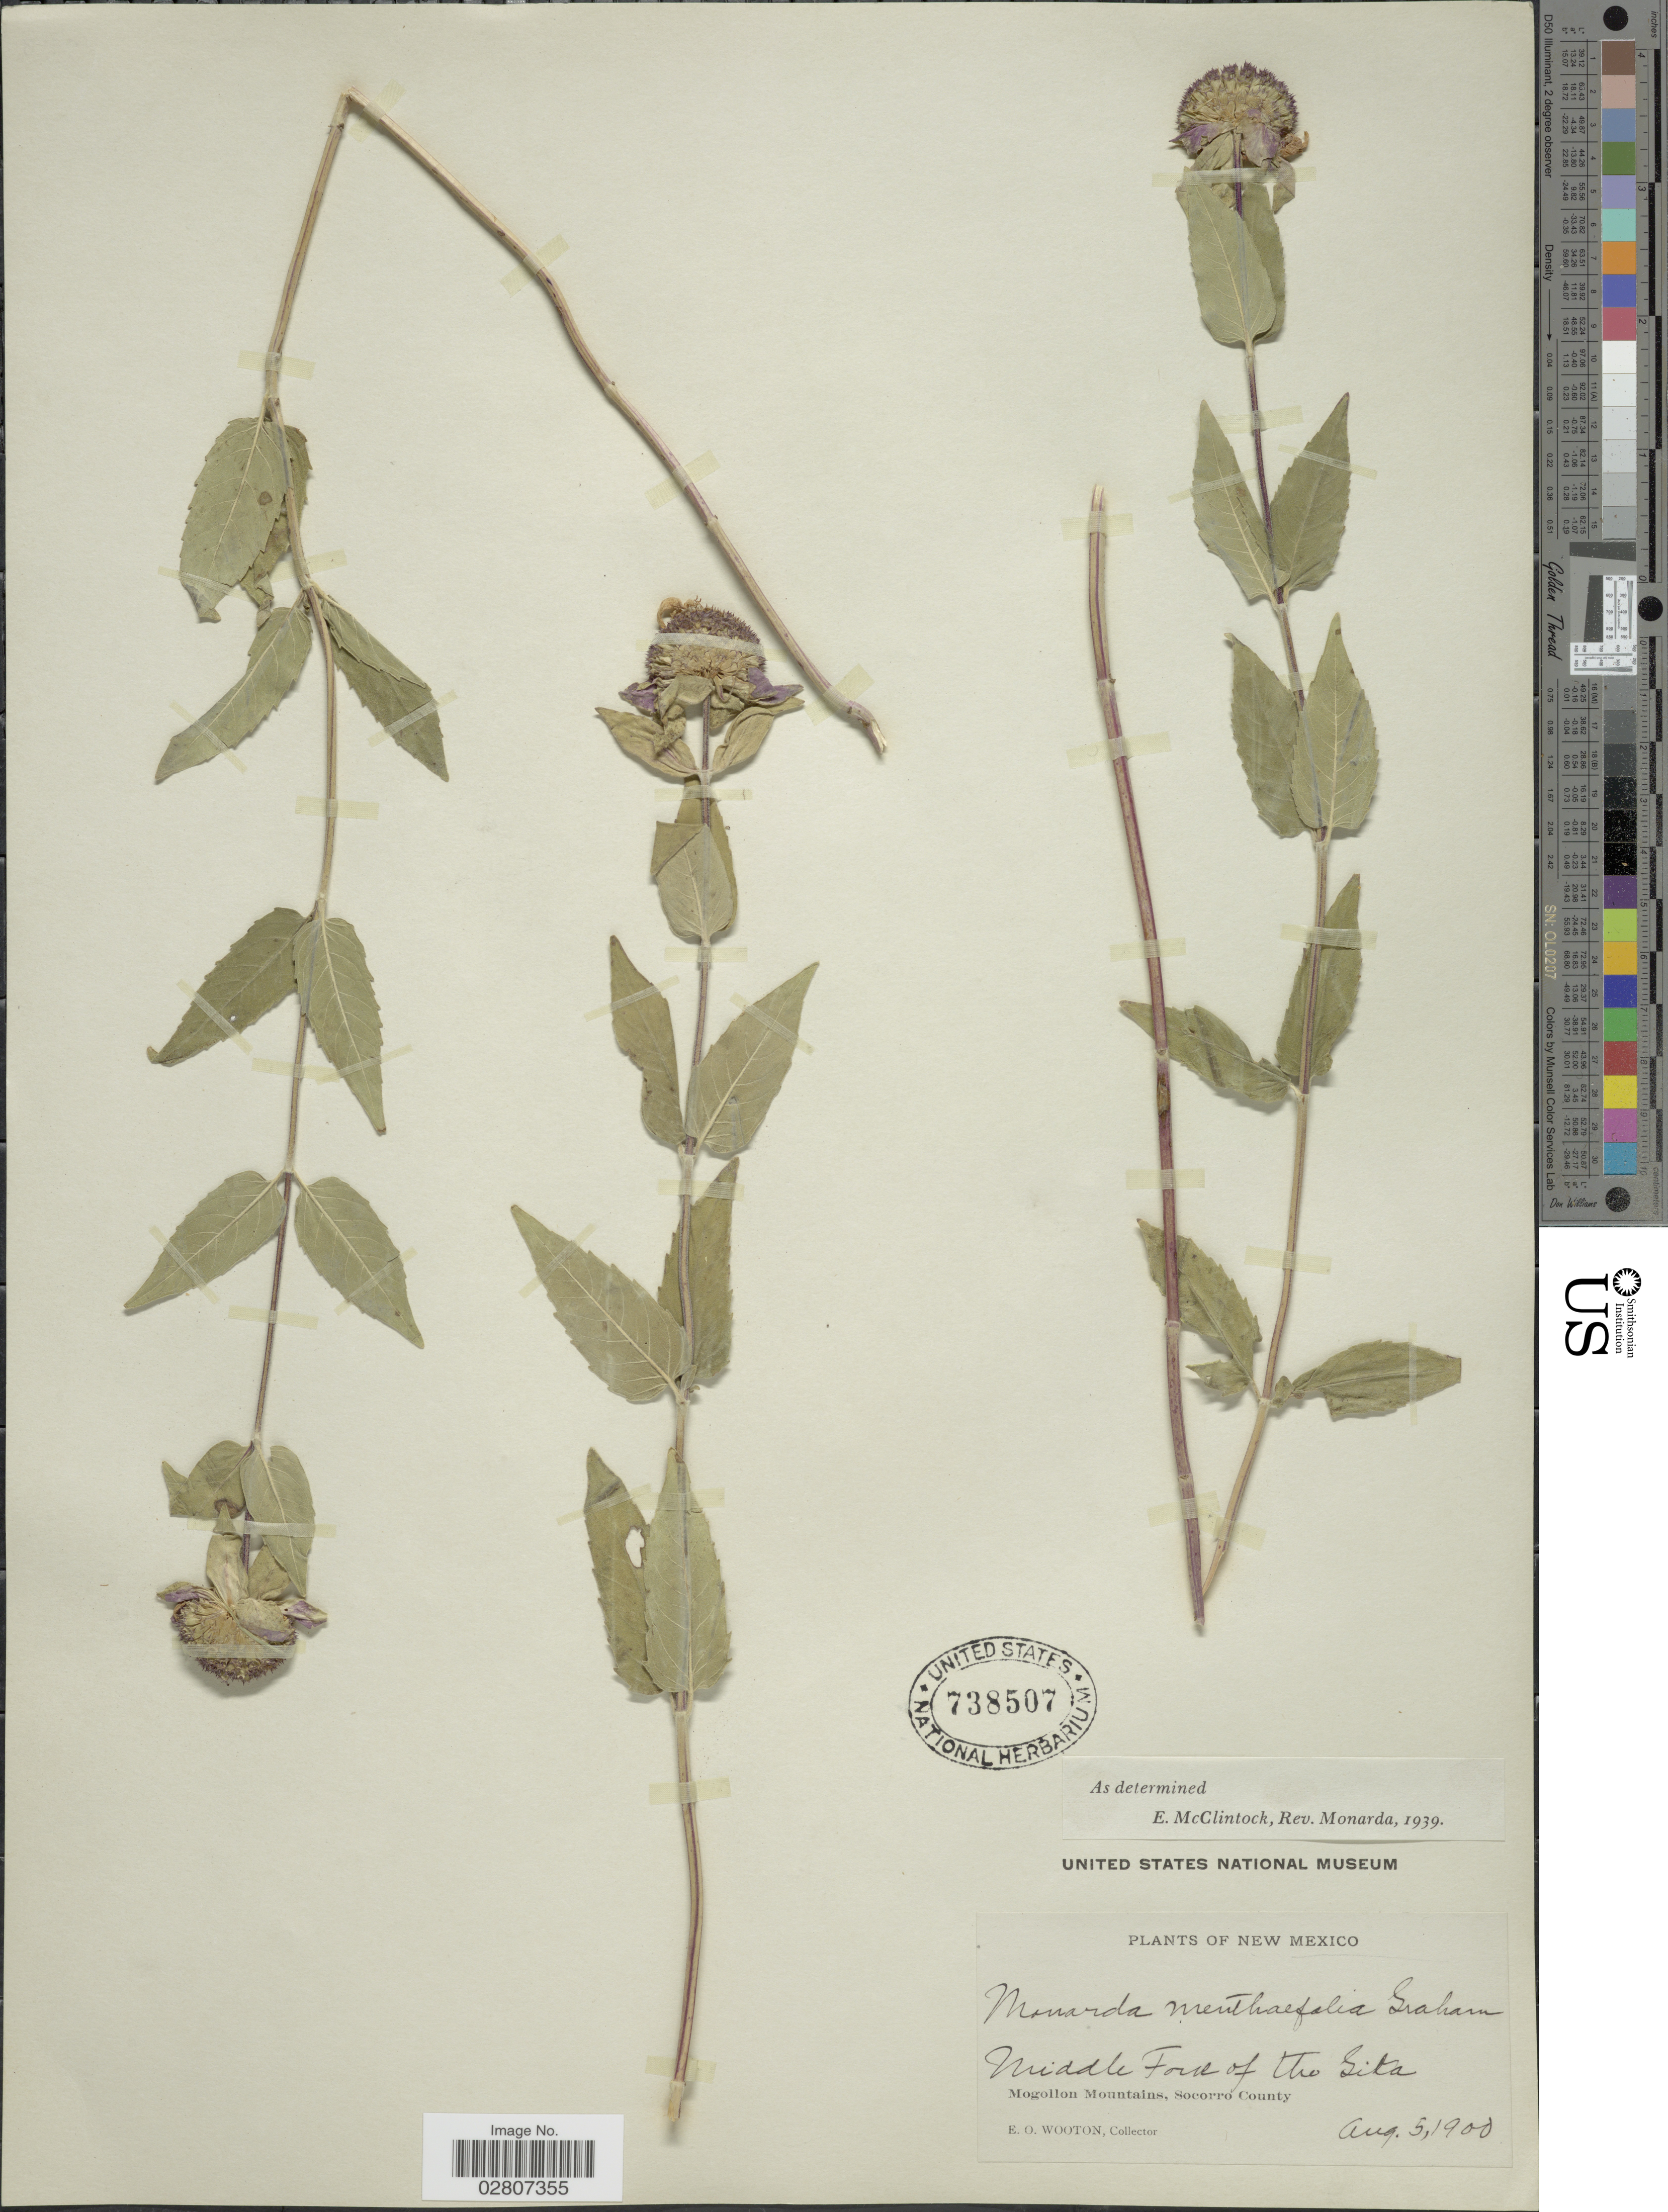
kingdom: Plantae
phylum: Tracheophyta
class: Magnoliopsida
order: Lamiales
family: Lamiaceae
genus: Monarda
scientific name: Monarda fistulosa var. mollis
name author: (L.) L.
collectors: E. O. Wooton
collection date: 1900-08-05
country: United States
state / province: New Mexico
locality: Middle Force of the Gila. Mogollon Mountains, Socorro County.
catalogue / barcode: US 738507